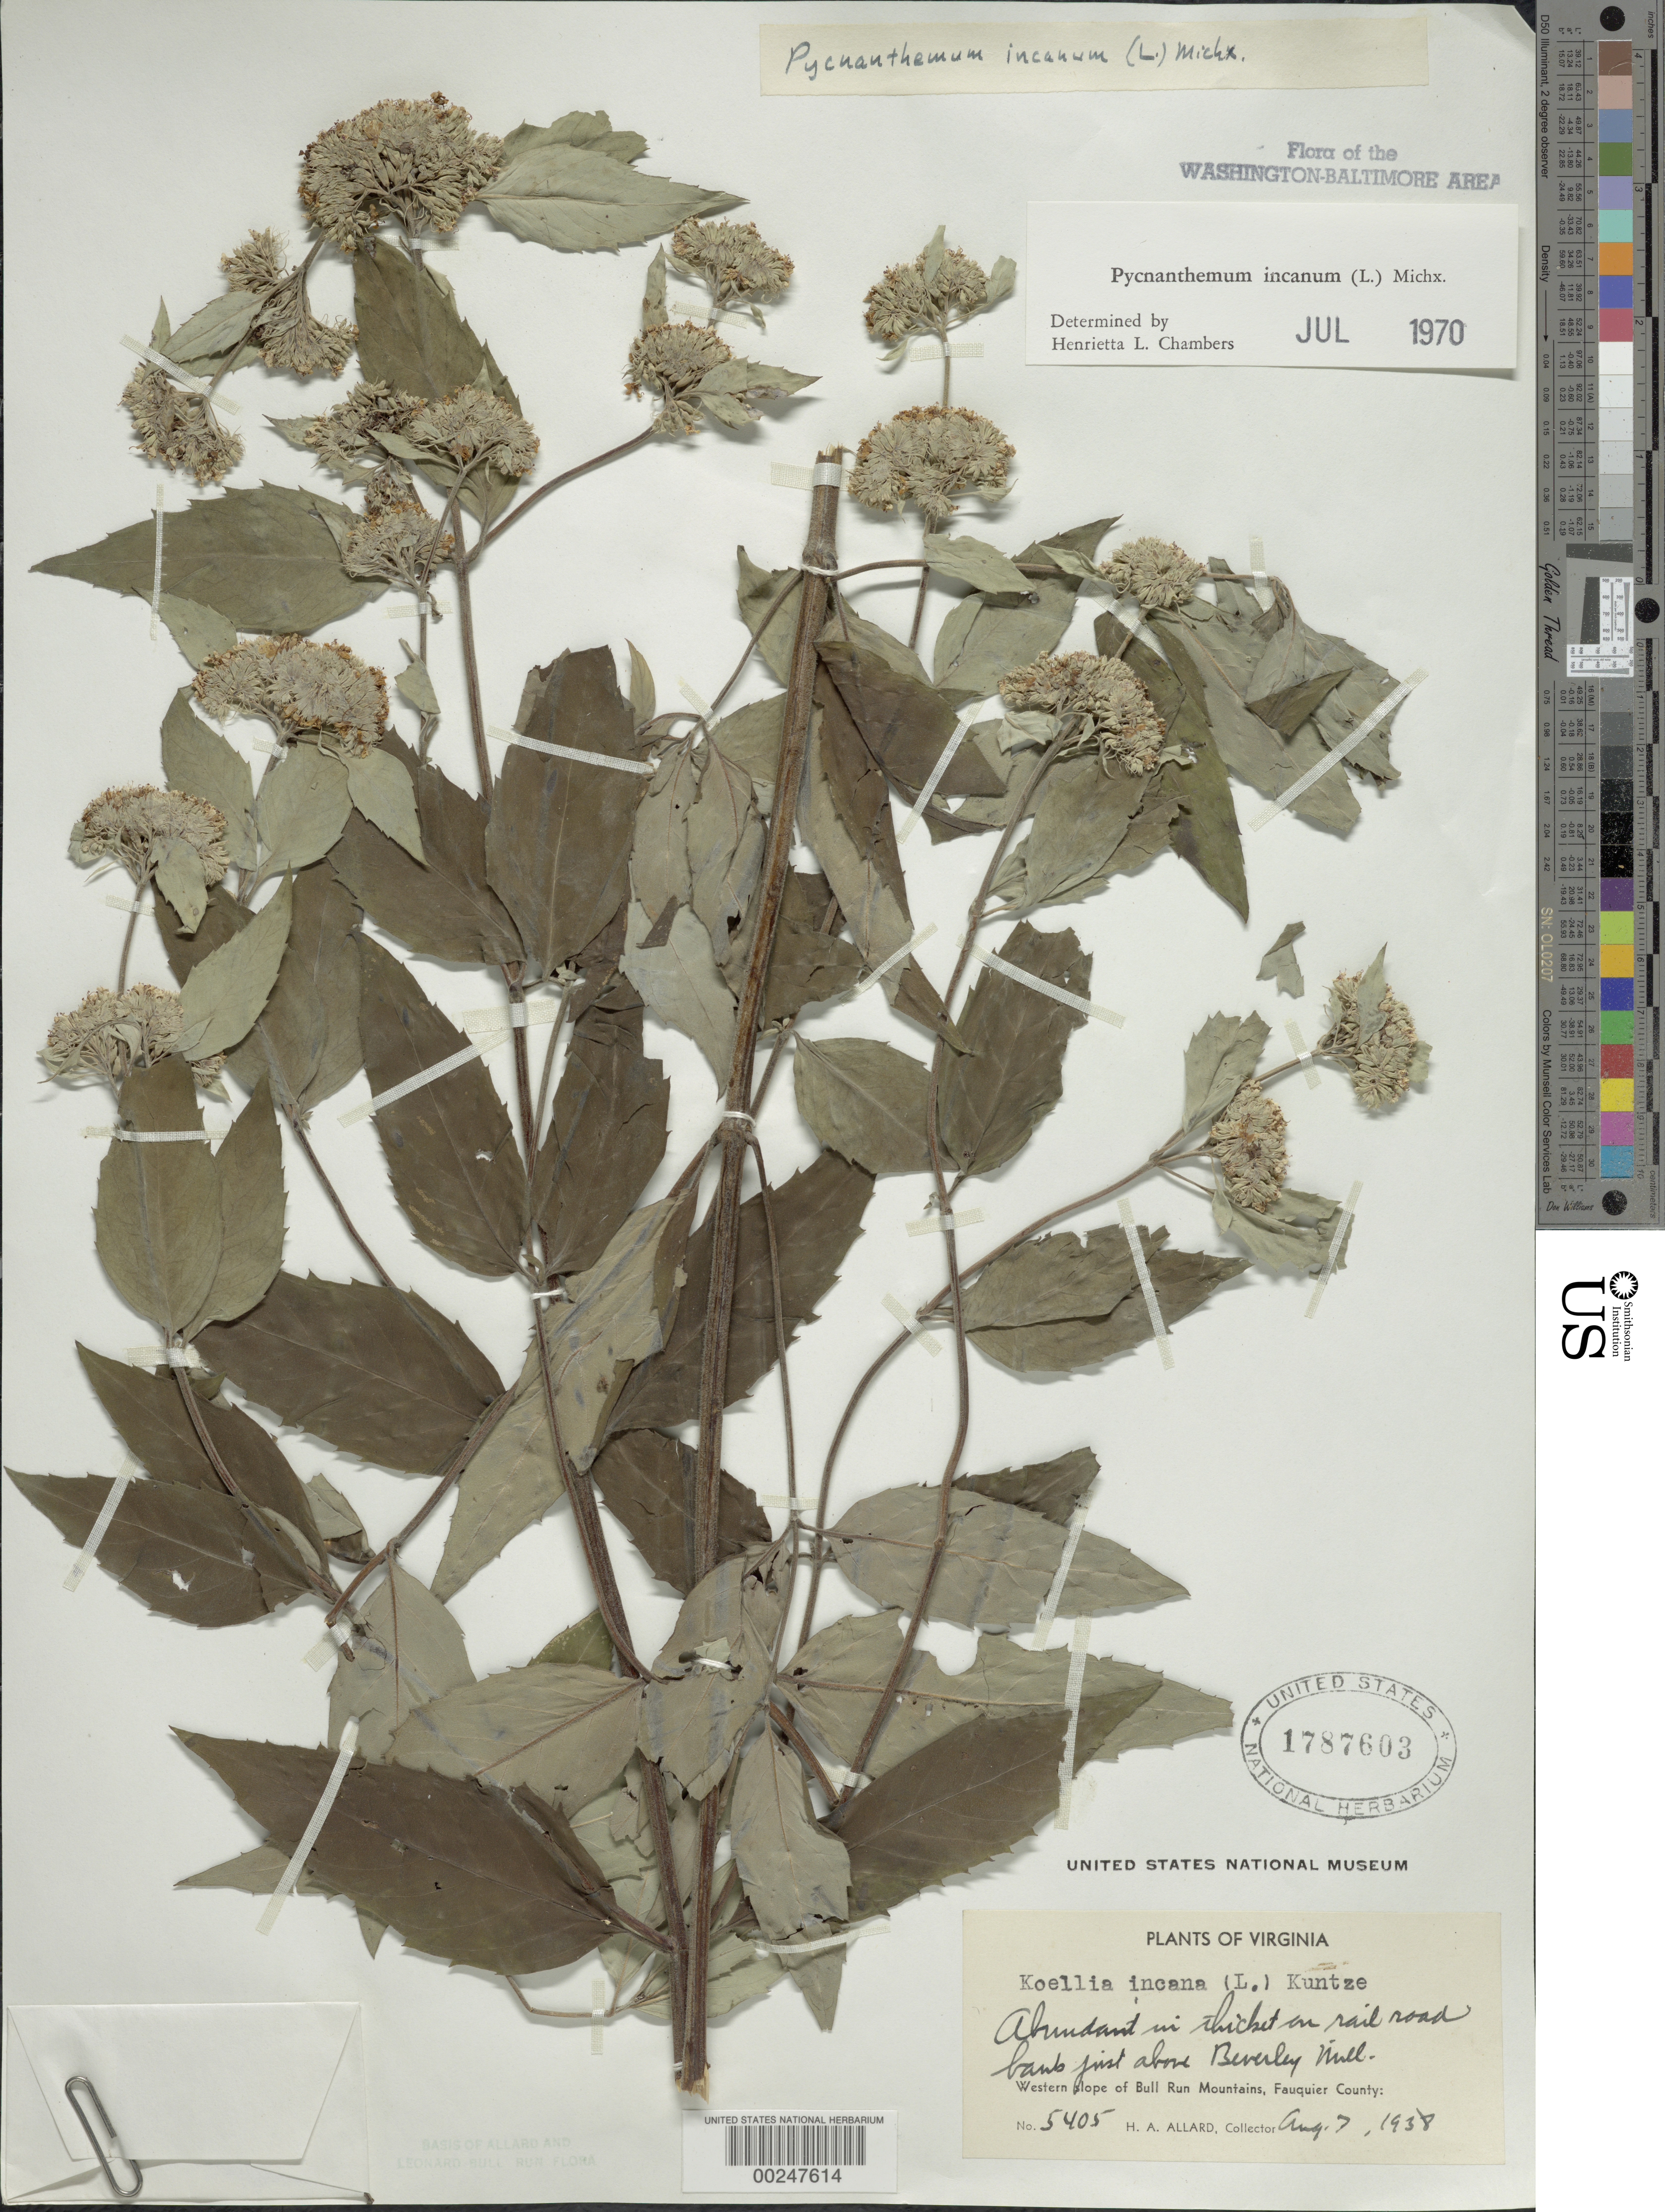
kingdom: Plantae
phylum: Tracheophyta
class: Magnoliopsida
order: Lamiales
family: Lamiaceae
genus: Pycnanthemum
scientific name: Pycnanthemum incanum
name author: (L.) Michx.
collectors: H. A. Allard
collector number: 5405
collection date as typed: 07 Aug 1938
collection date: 1938-08-07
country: United States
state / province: Virginia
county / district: Fauquier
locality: Western slope of Bull Mt, in railroad bank just above Beverley Mill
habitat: In thicket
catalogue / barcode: US 1787603